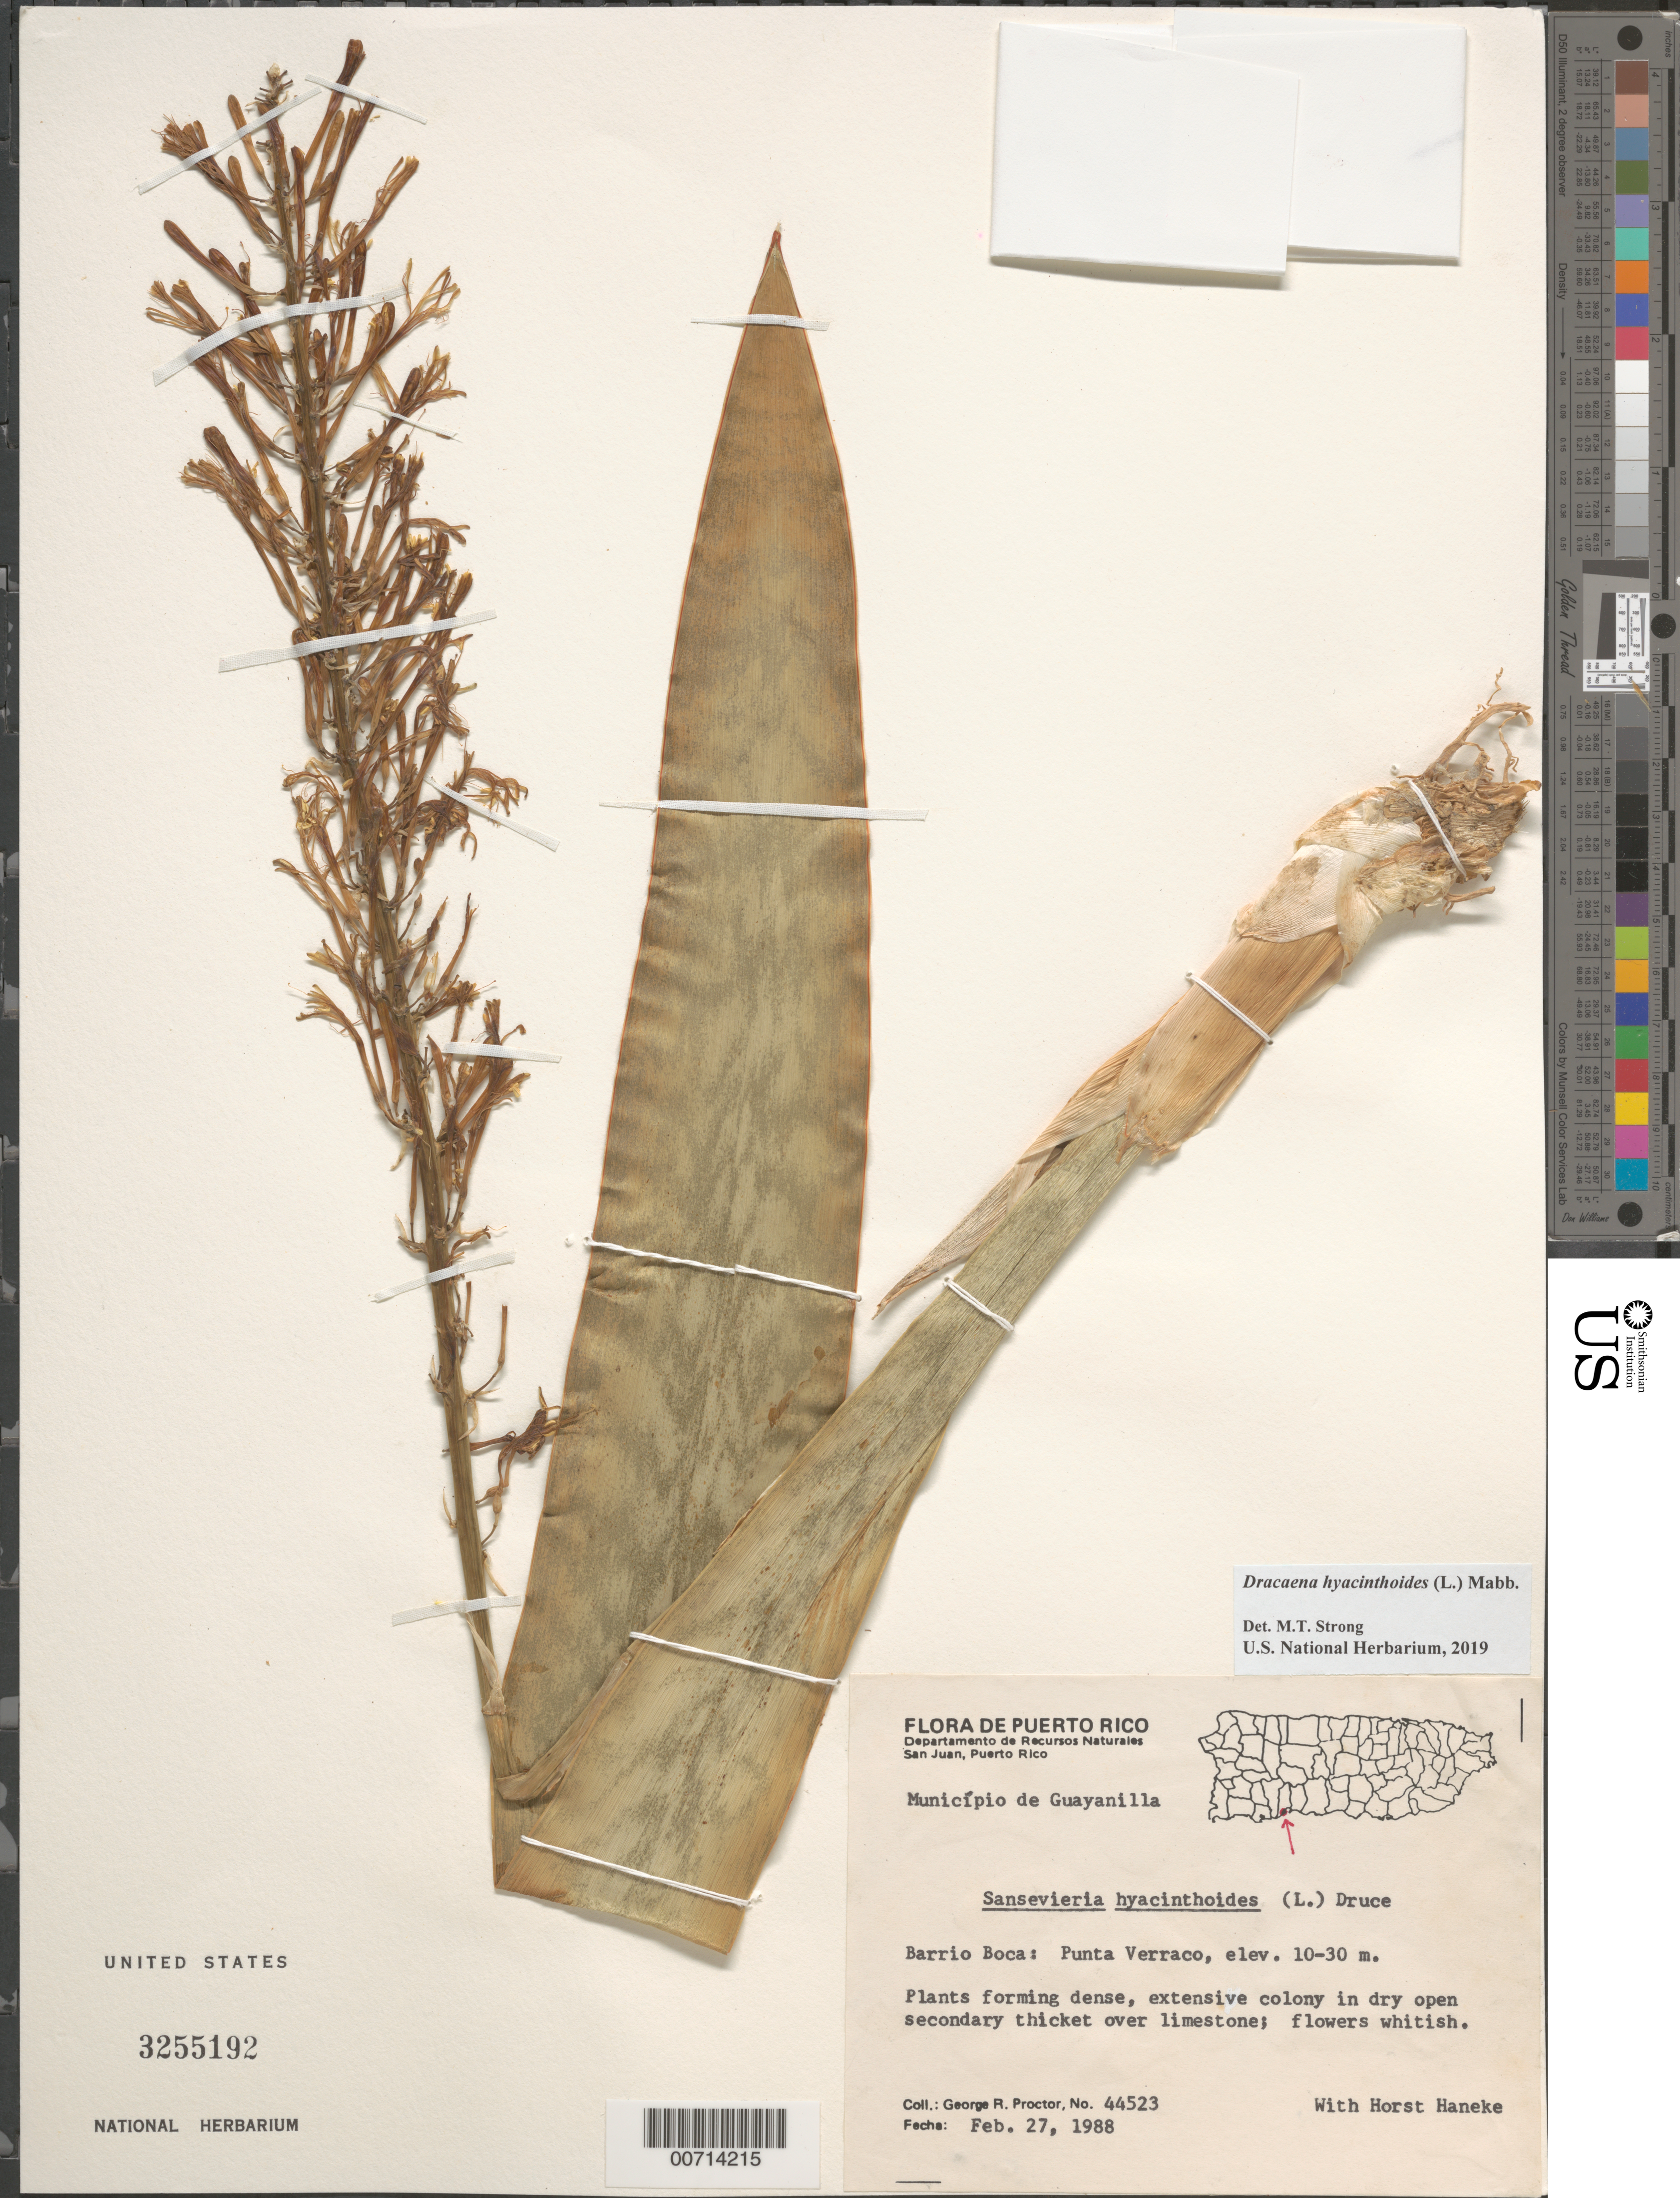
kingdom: Plantae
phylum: Tracheophyta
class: Liliopsida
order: Asparagales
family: Asparagaceae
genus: Dracaena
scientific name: Dracaena hyacinthoides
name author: (L.) Mabb.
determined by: Strong, Mark T., (BOT), Smithsonian Institution - National Museum of Natural History (UNITED STATES)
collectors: G. R. Proctor & H. Haneke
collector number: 44523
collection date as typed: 27 Feb 1988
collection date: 1988-02-27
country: Puerto Rico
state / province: Guayanilla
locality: Mun. Guayanilla, Barrio Boca: Punta Verraco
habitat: In dry open secondary thicket over limestone; flowers whitish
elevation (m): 10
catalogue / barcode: US 3255192